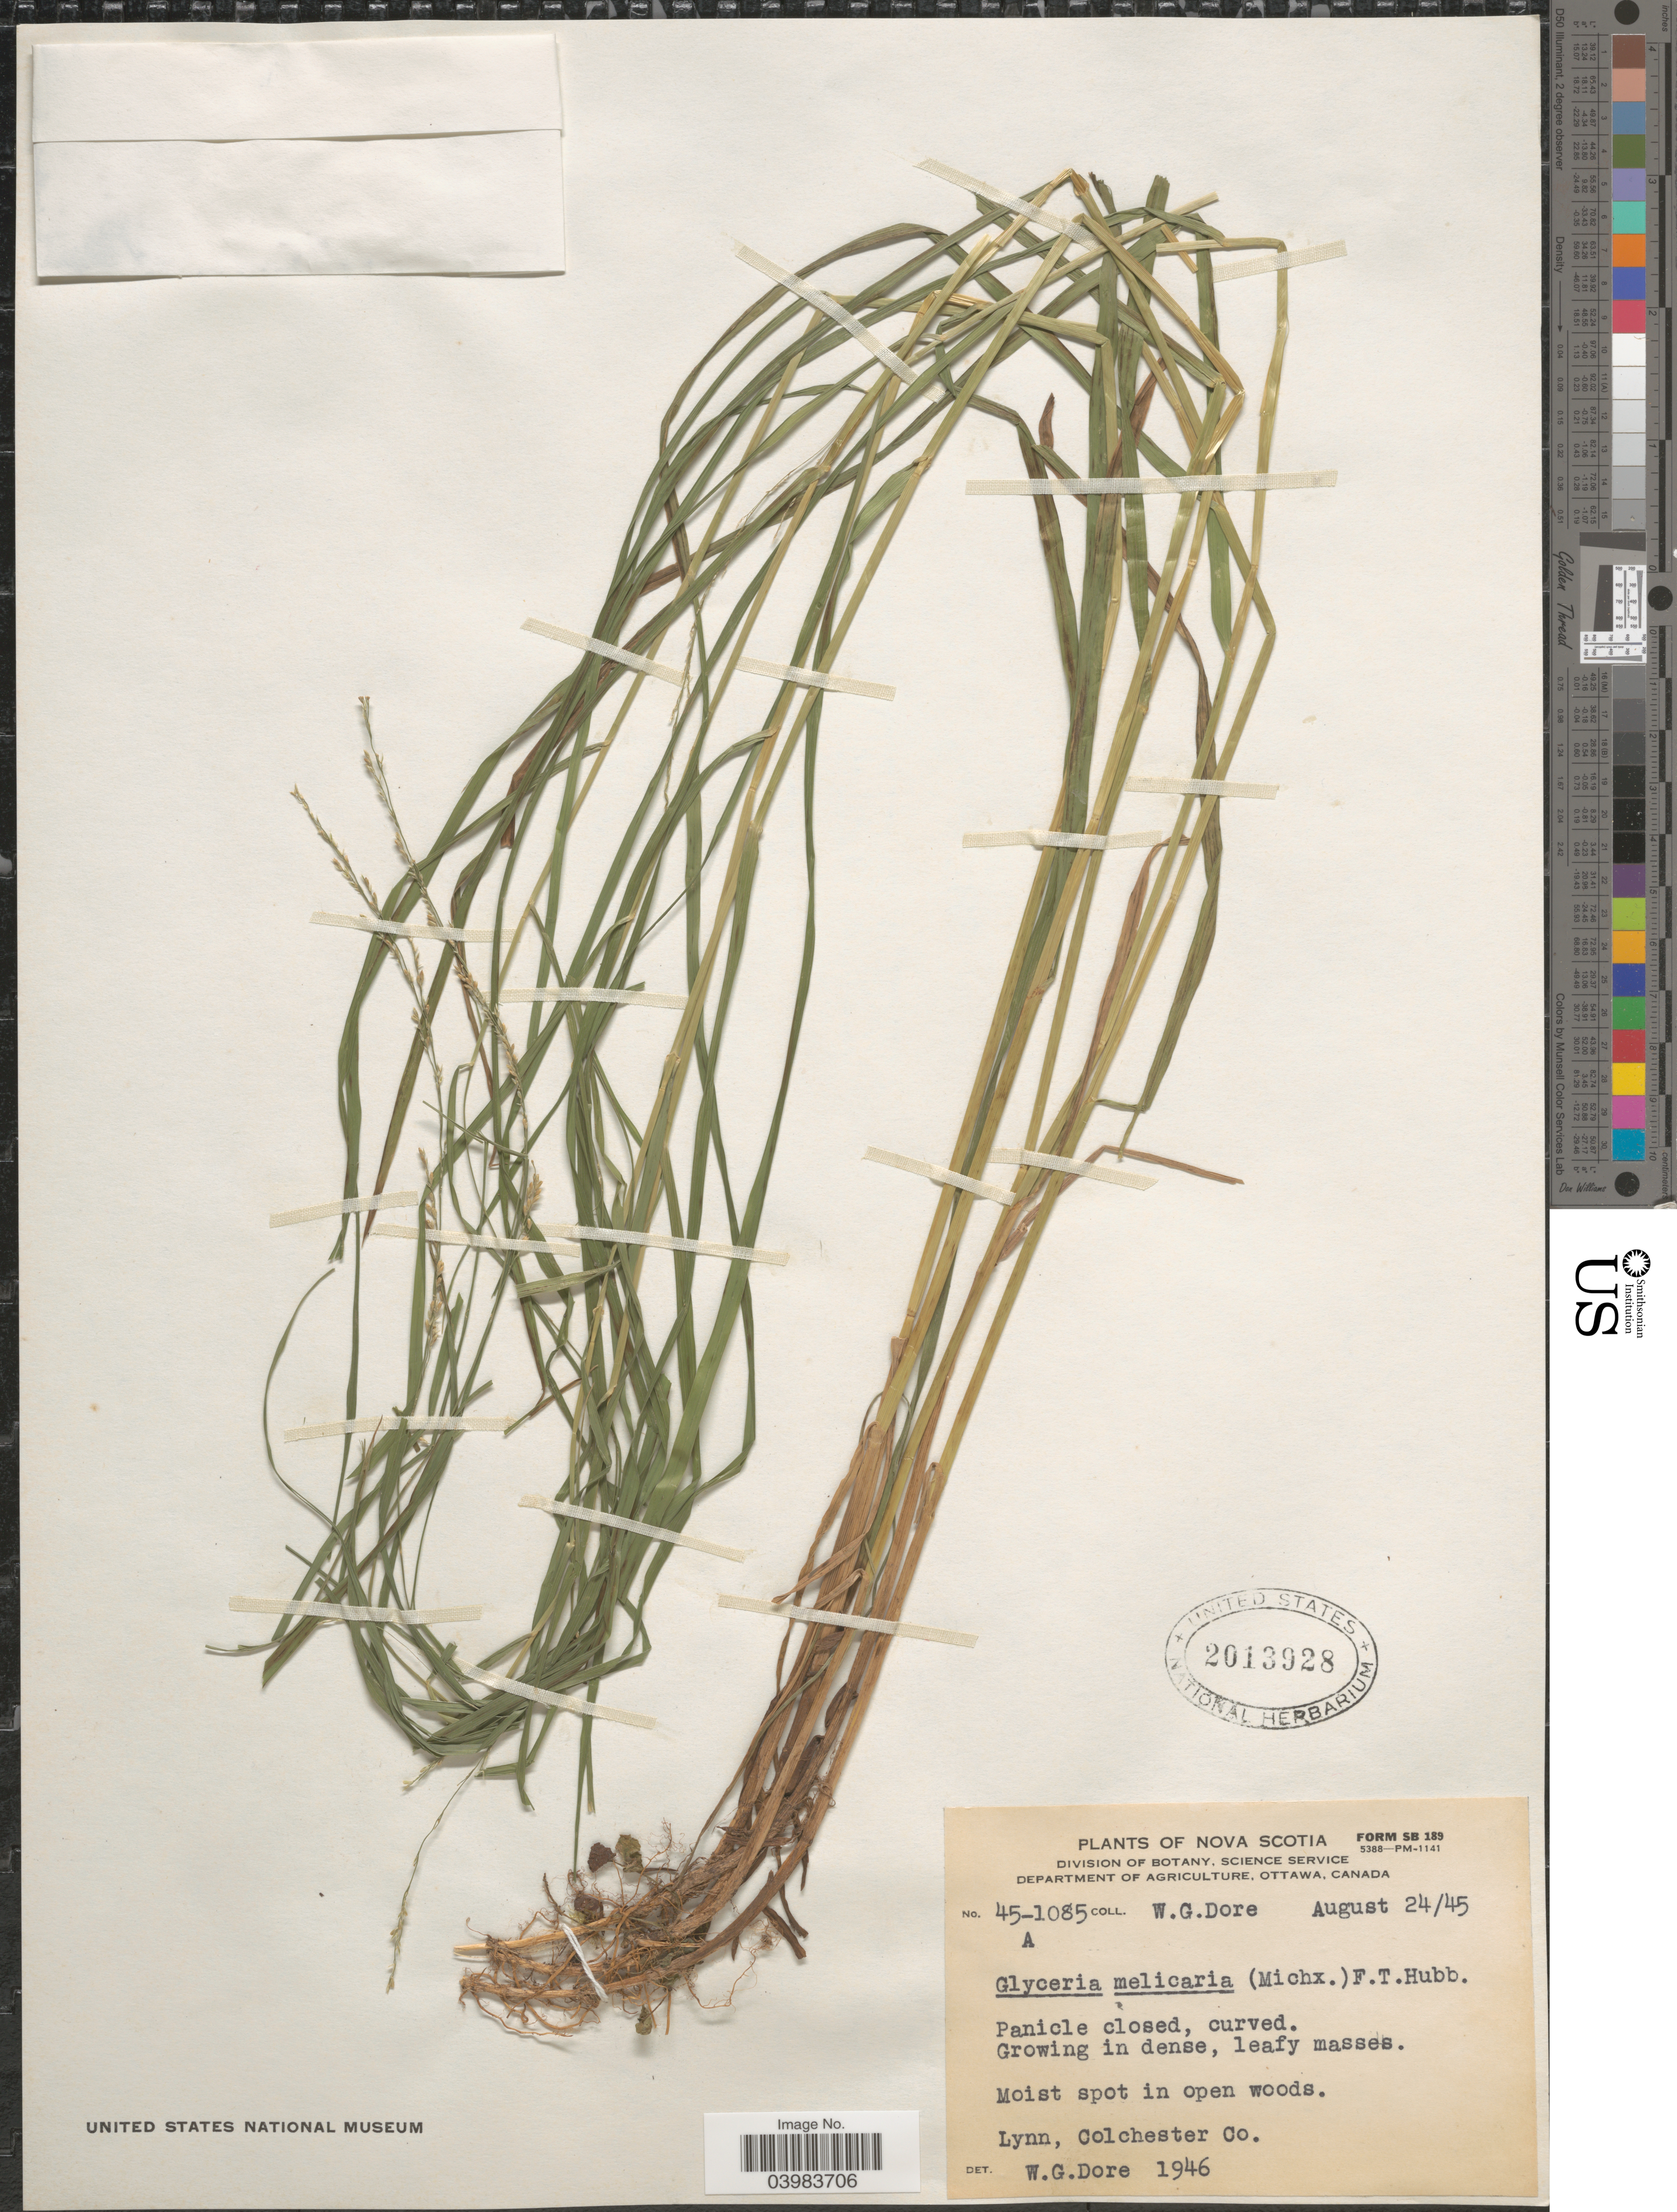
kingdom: Plantae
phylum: Tracheophyta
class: Liliopsida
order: Poales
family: Poaceae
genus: Glyceria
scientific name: Glyceria melicaria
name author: (Michx.) F.T. Hubb.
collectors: W. Dore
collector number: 45-1085 A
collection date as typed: Transcribed d/m/y: 24/8/45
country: Canada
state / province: Nova Scotia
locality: Lynn, Colchester Co.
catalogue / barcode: US 2013928